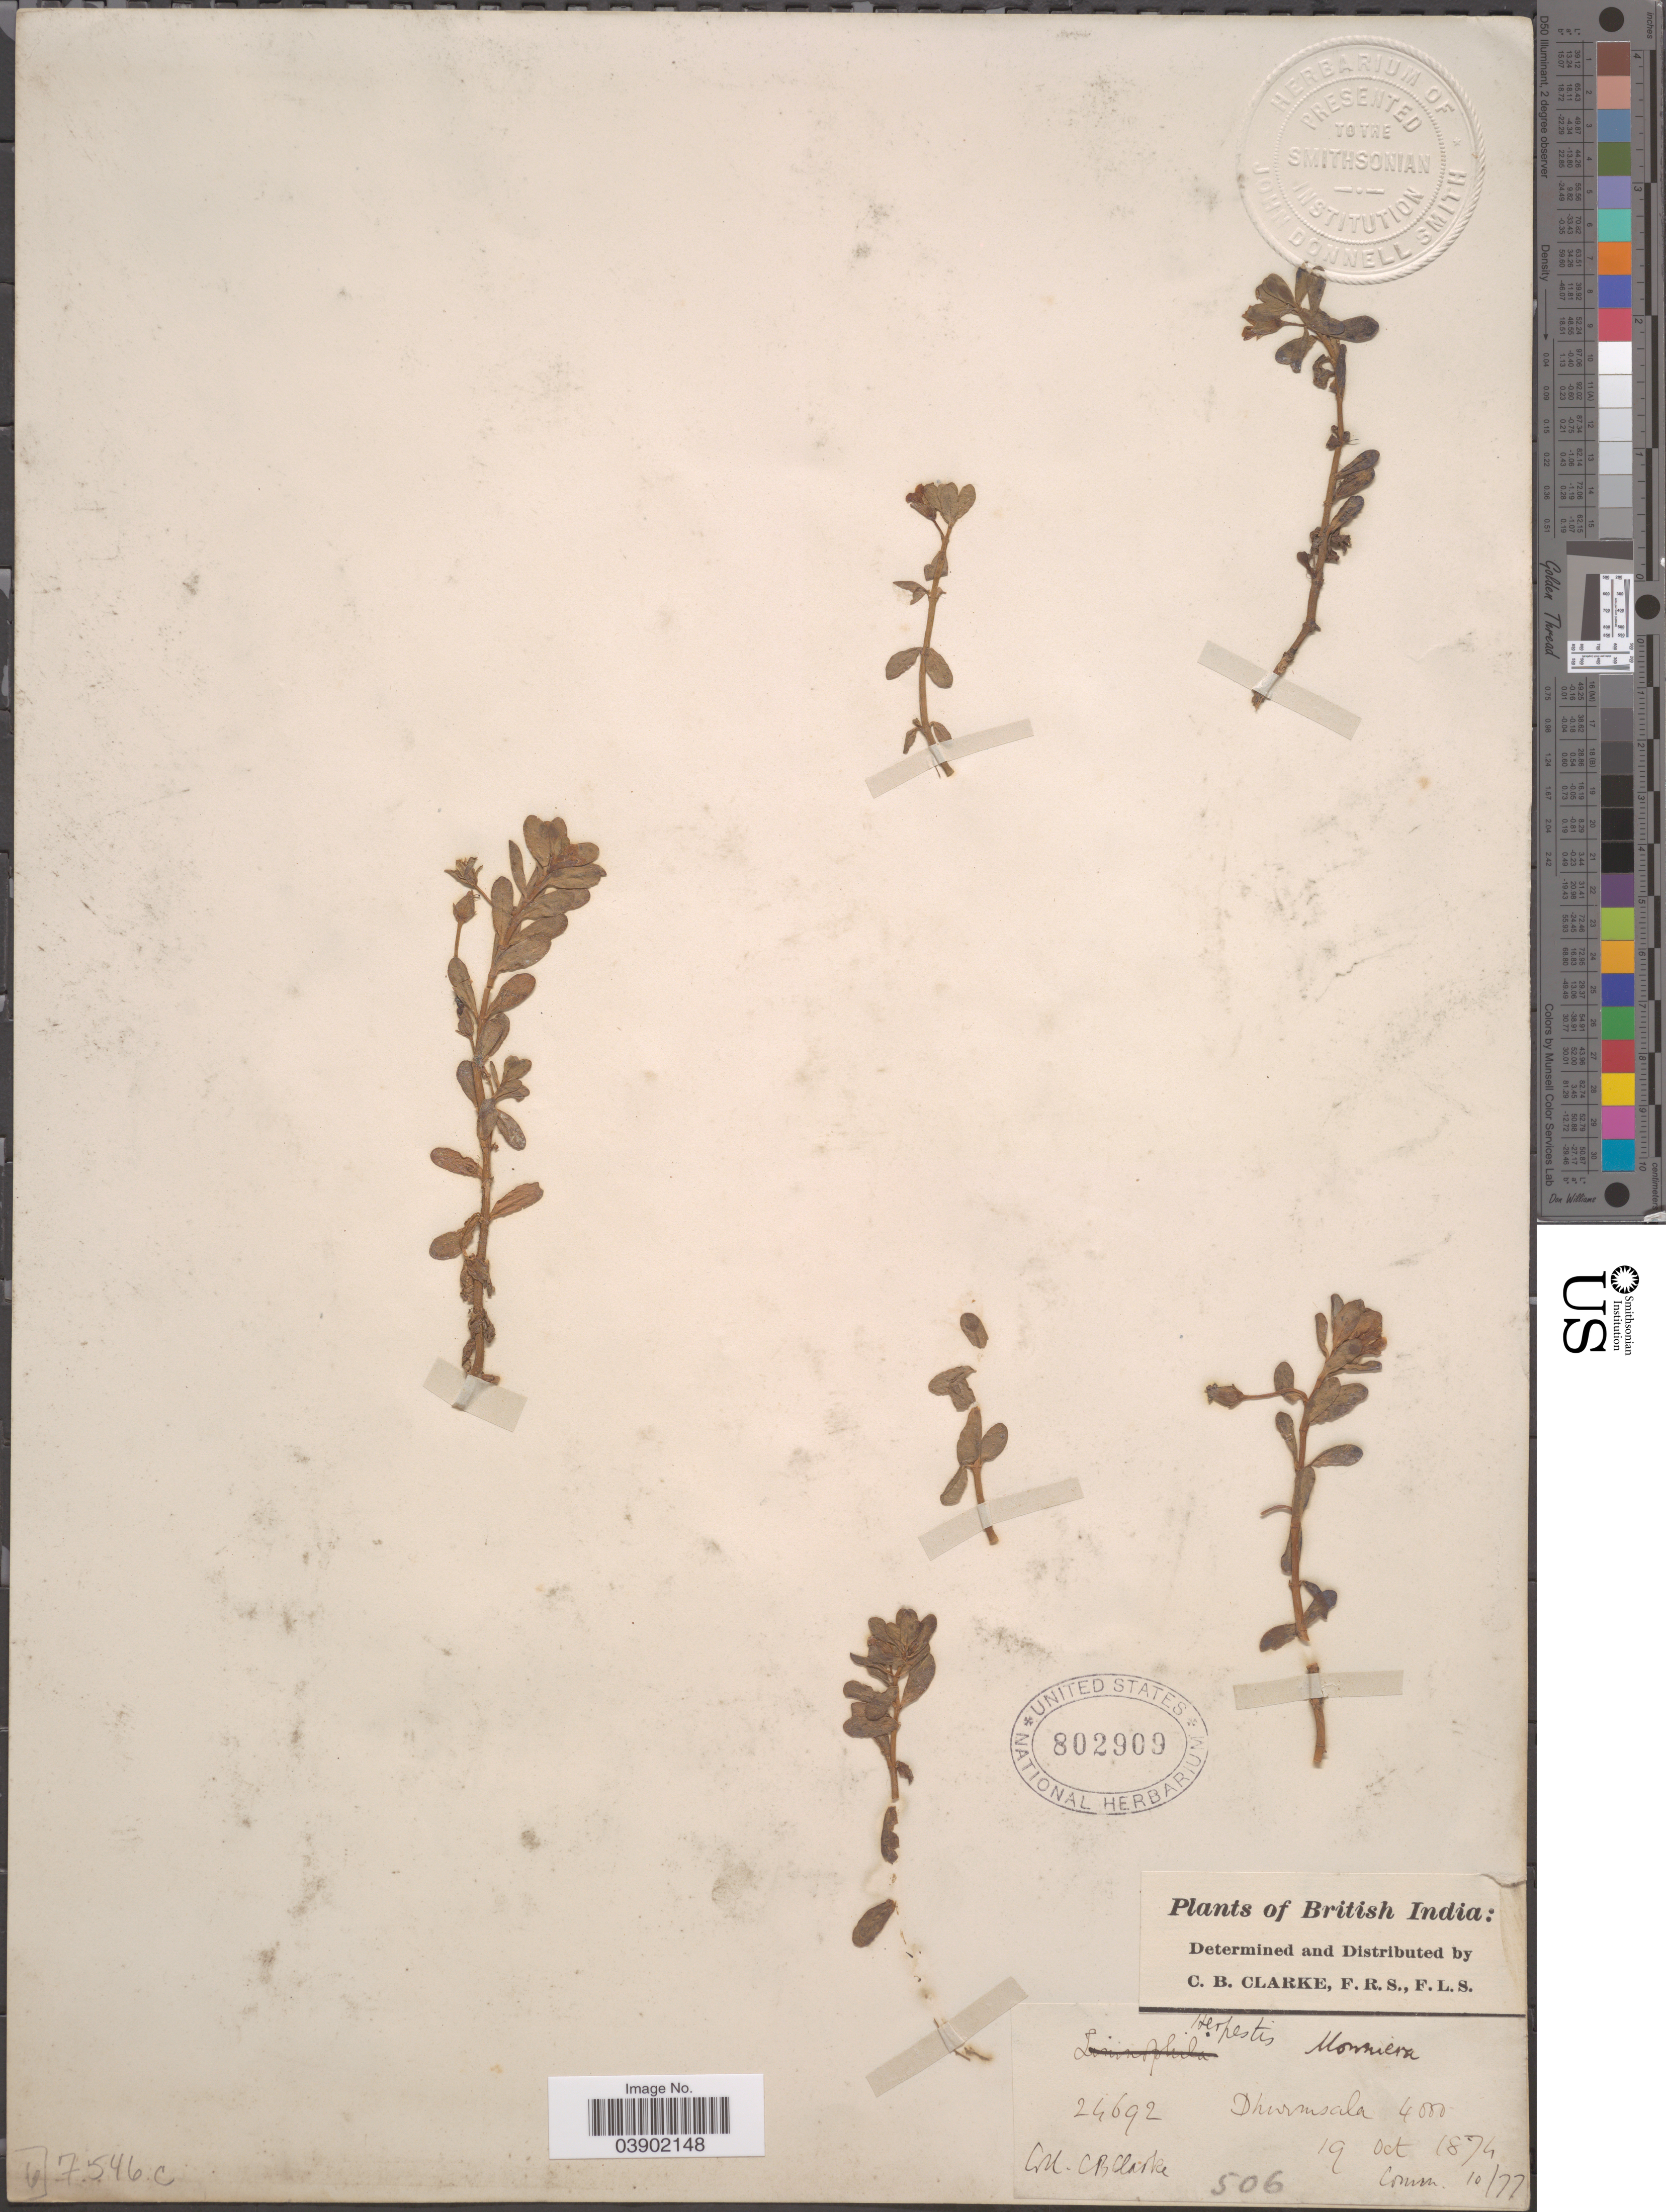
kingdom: Plantae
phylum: Tracheophyta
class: Magnoliopsida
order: Lamiales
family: Plantaginaceae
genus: Bacopa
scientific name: Bacopa monnieri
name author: (L.) Wettst.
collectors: C. B. Clarke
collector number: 24692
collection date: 1874-10-19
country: India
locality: British India. Dhurmsala.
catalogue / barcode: US 802909